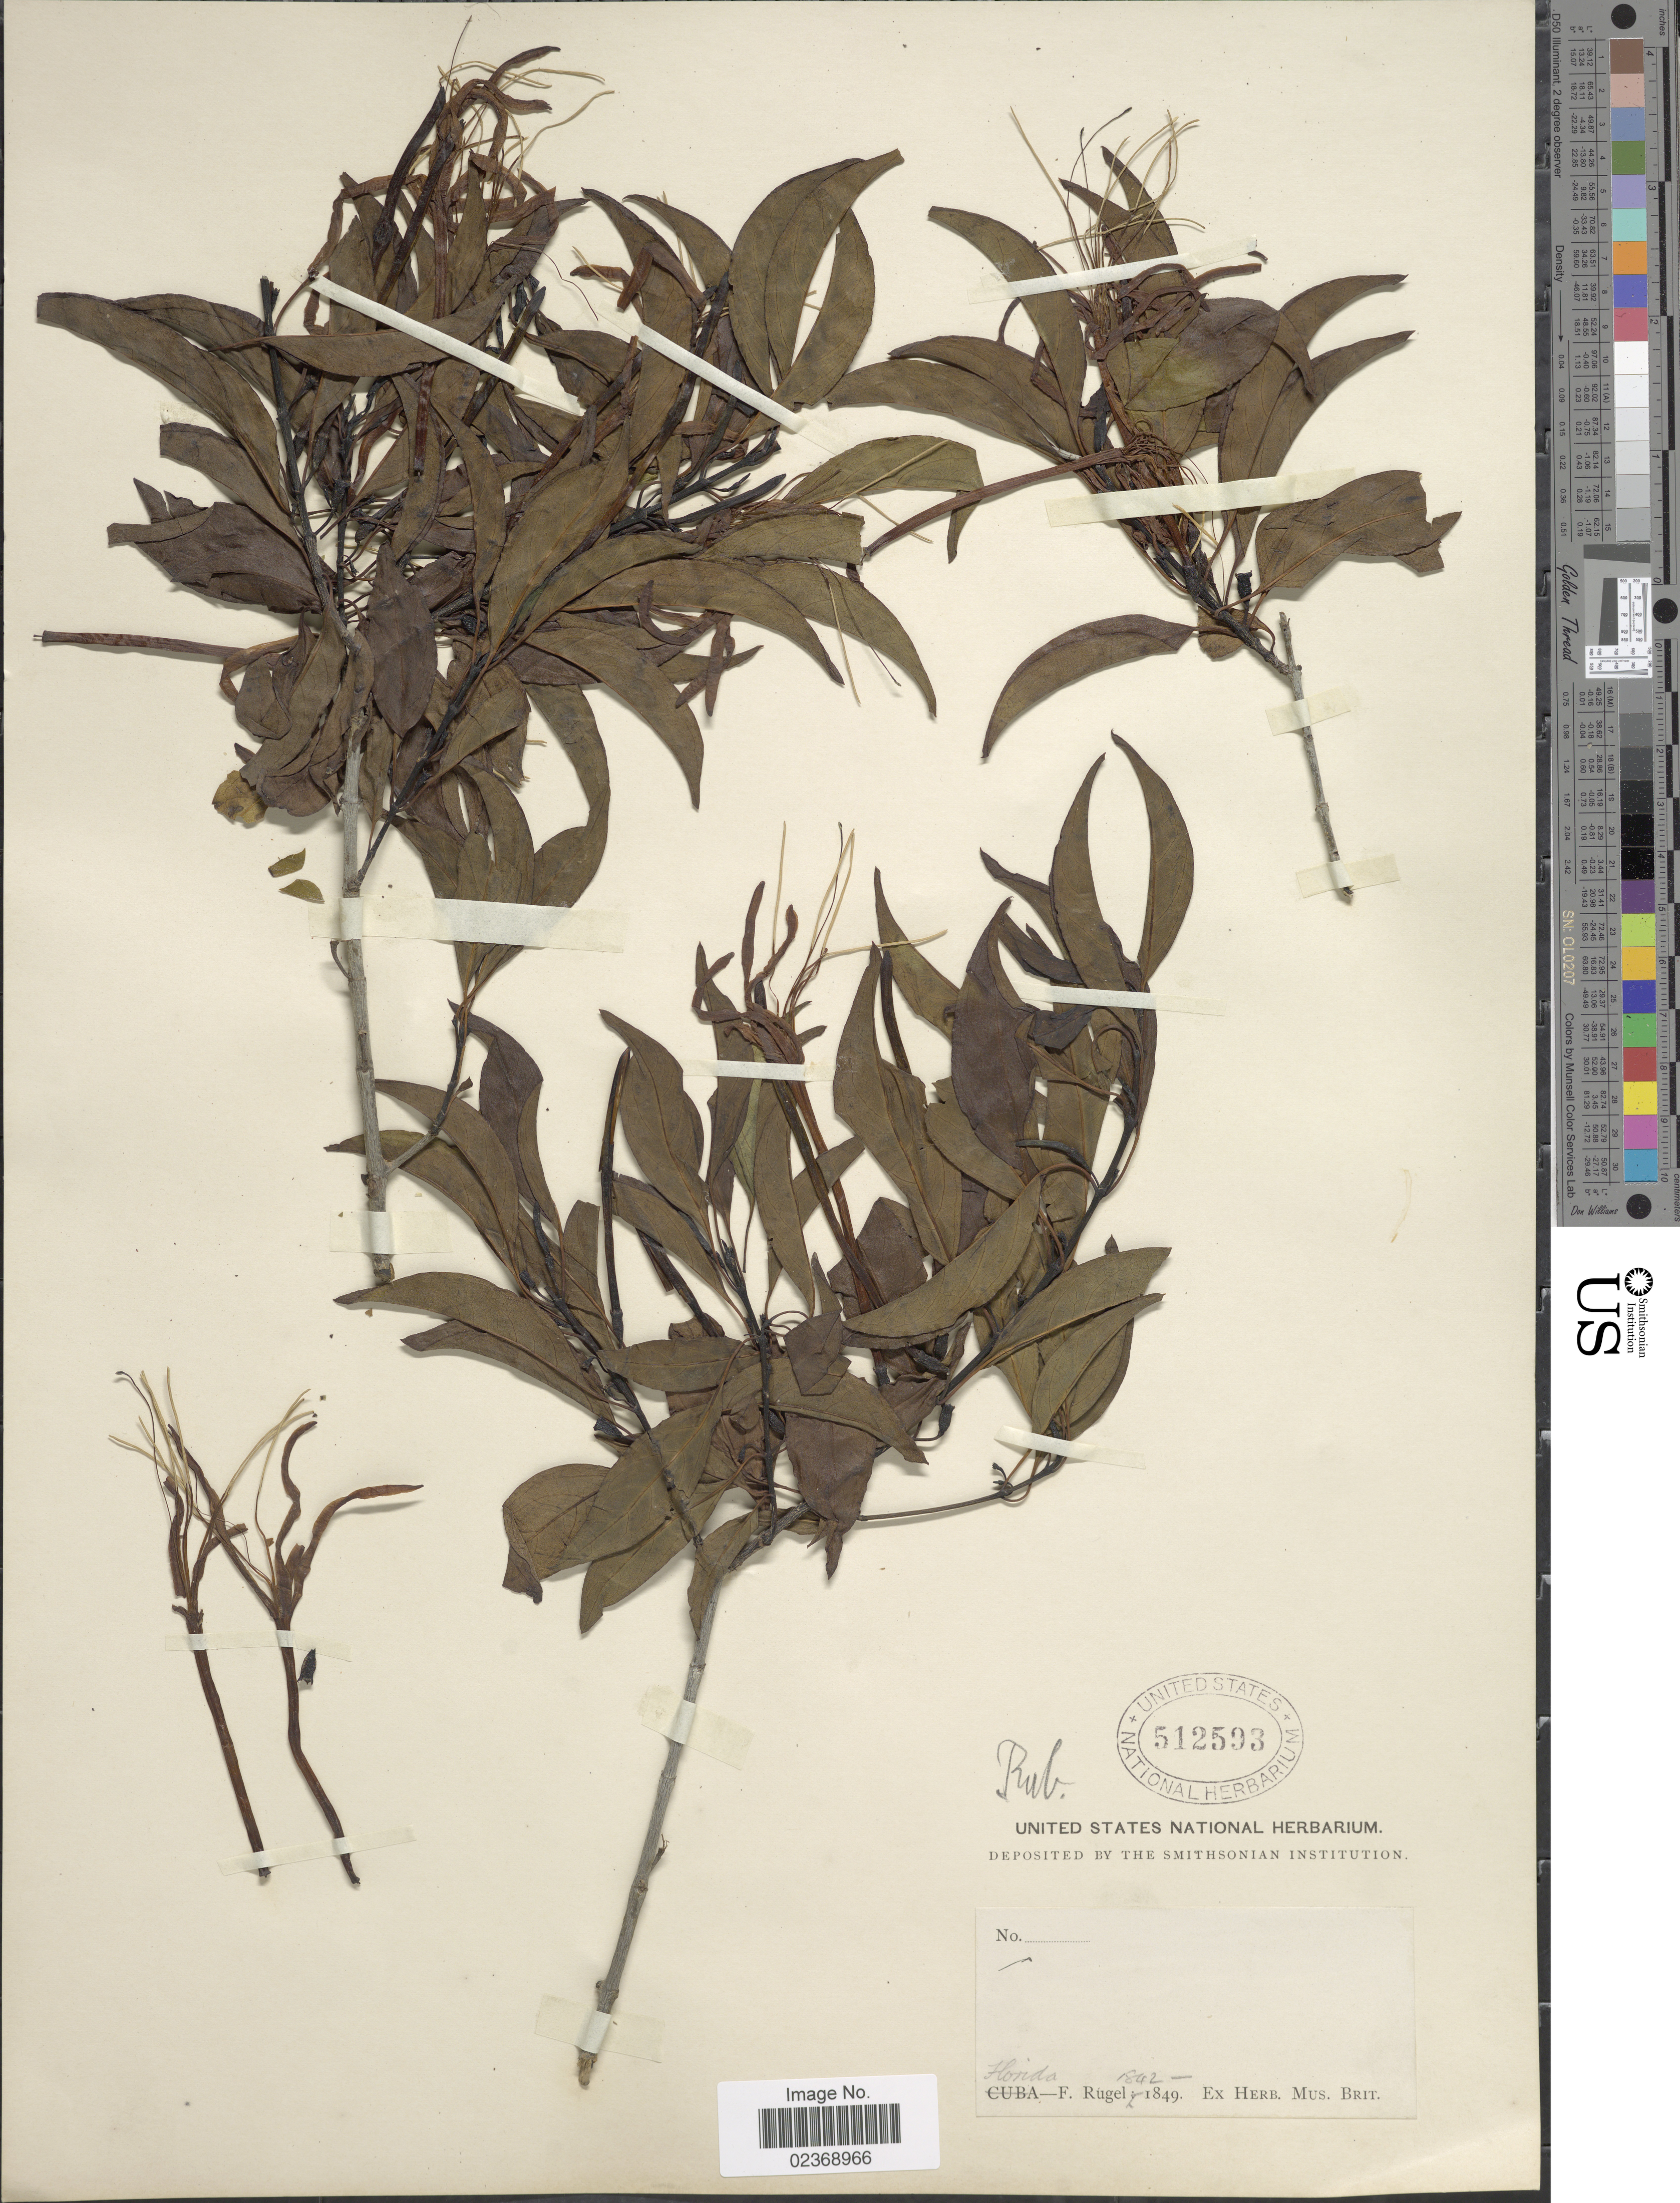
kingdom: Plantae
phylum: Tracheophyta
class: Magnoliopsida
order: Gentianales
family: Rubiaceae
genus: Exostema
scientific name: Exostema caribaeum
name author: (Jacq.) Roem. & Schult.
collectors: F. Rugel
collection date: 1842/1849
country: United States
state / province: Florida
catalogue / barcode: US 512593